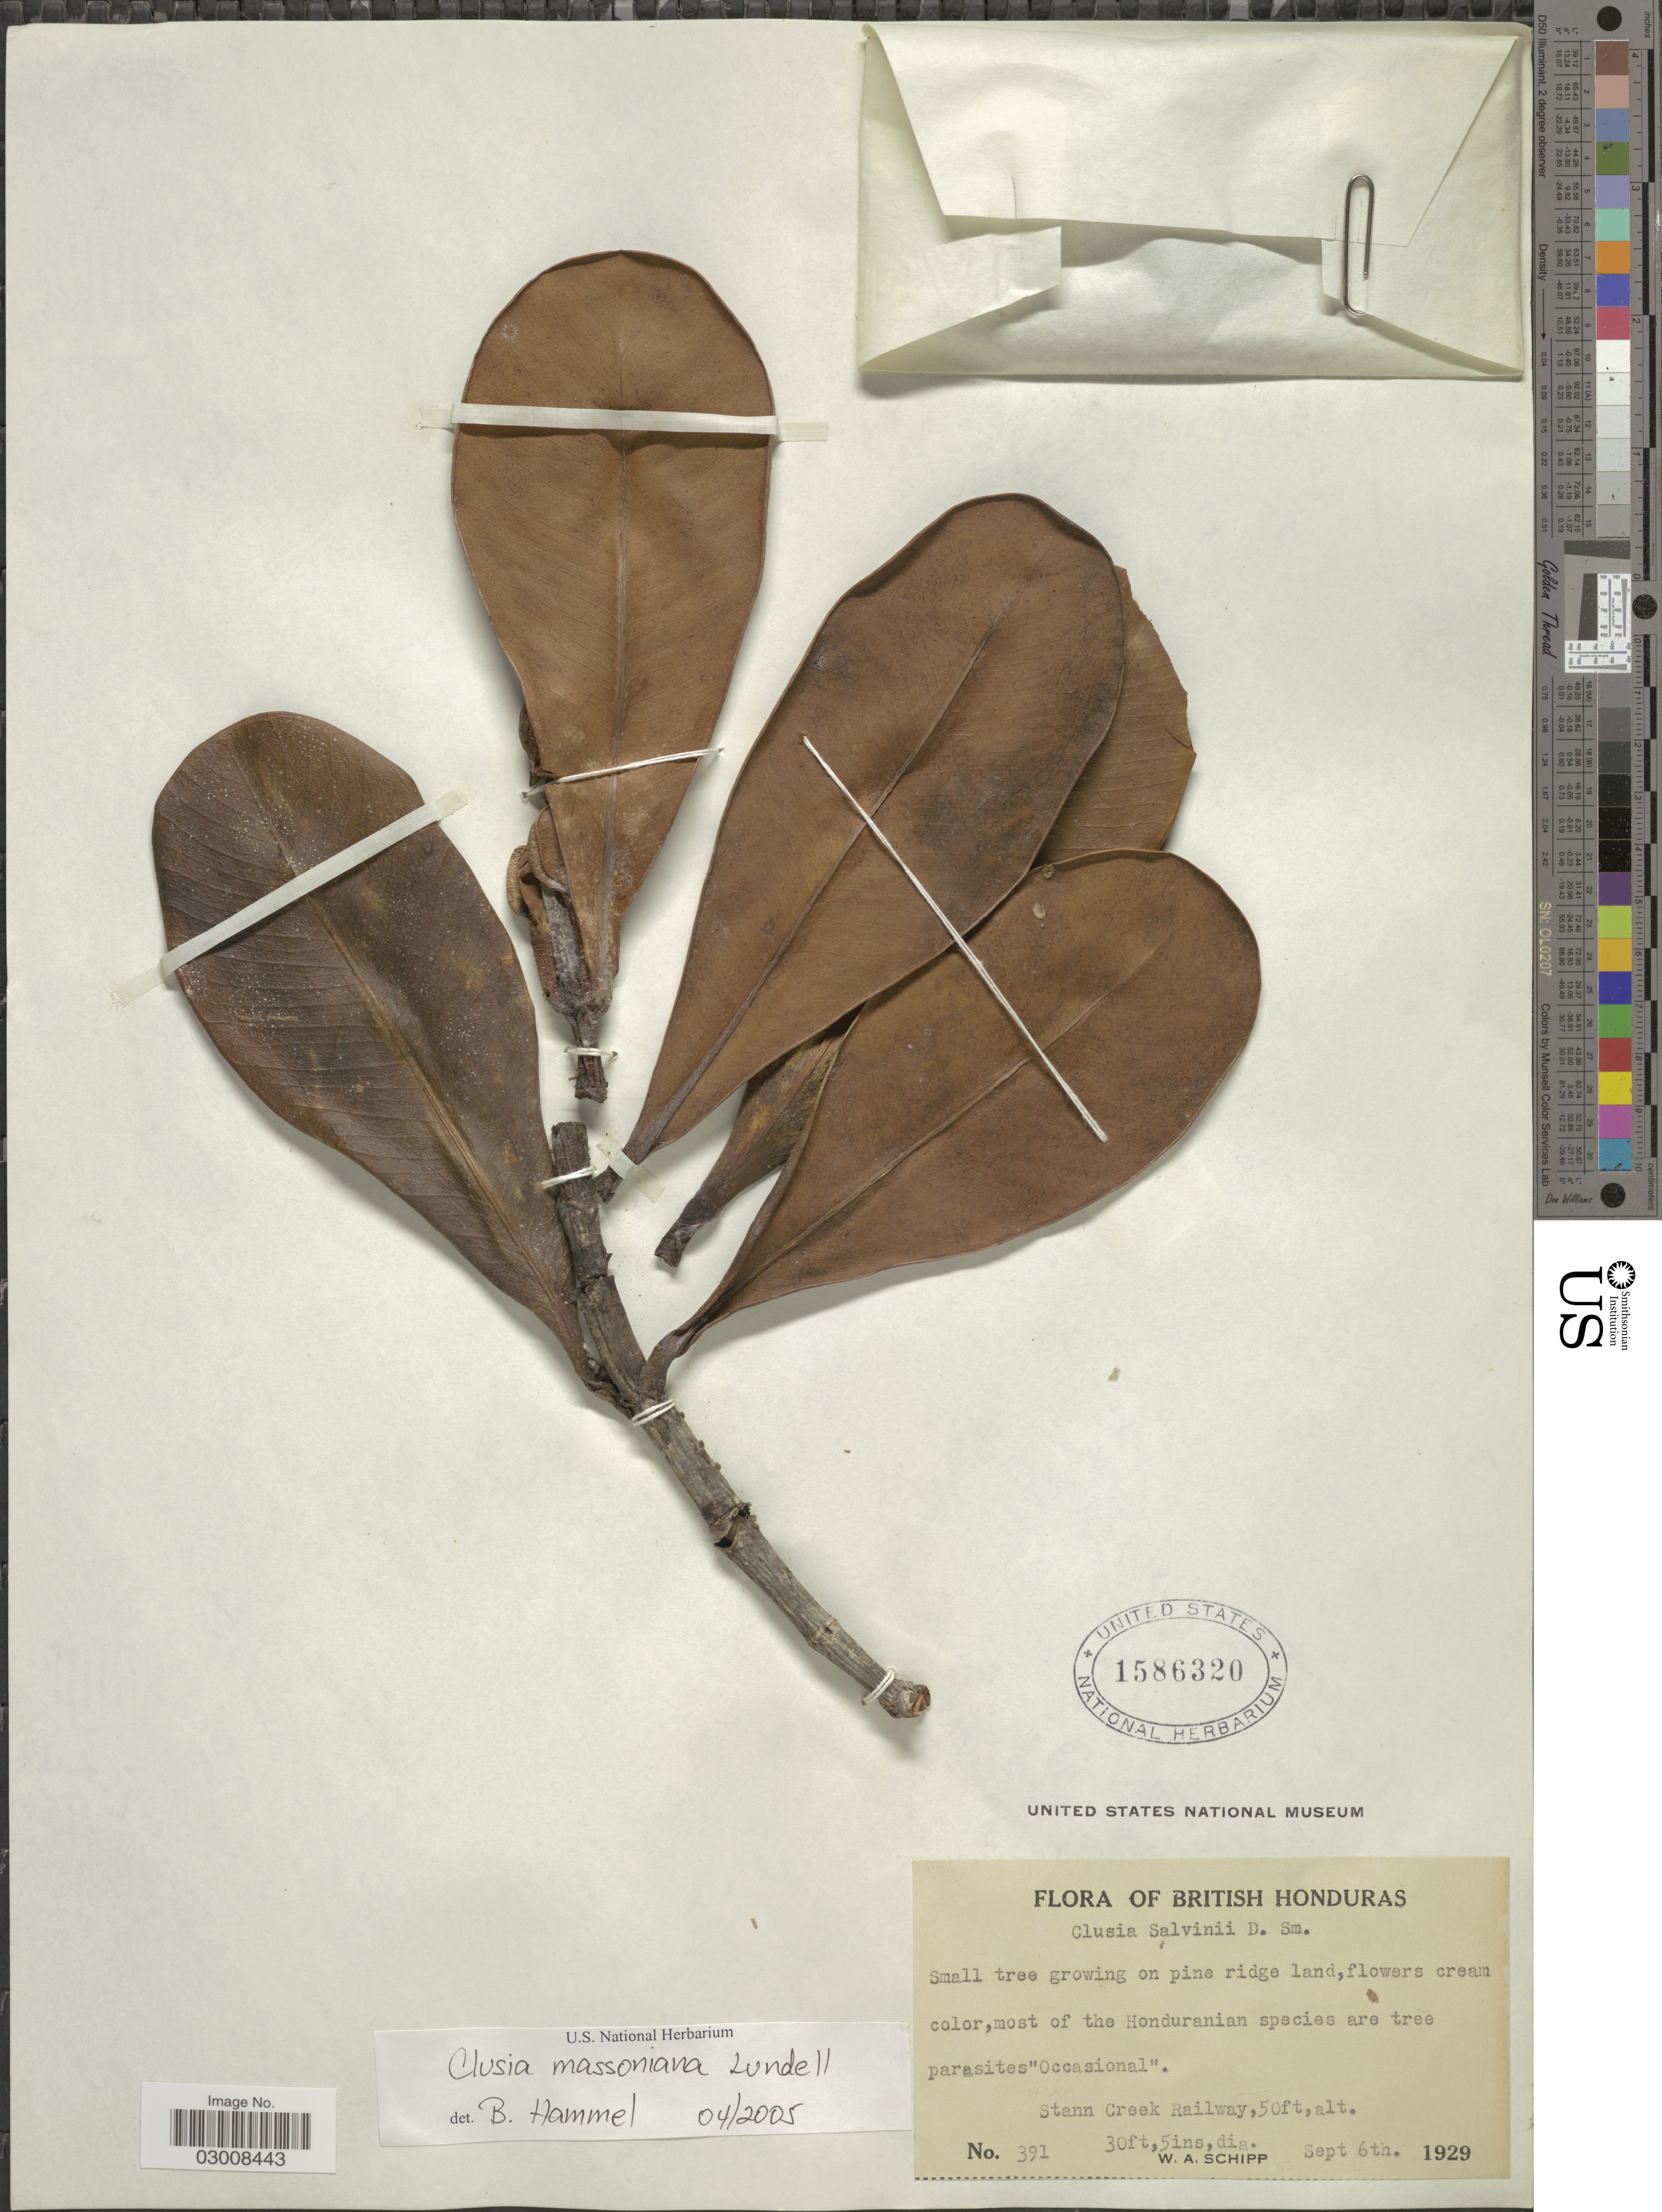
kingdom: Plantae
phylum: Tracheophyta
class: Magnoliopsida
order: Malpighiales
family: Clusiaceae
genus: Clusia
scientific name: Clusia massoniana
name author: Lundell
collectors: W. Schipp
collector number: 391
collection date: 1929-09-06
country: Belize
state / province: Stann Creek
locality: British Honduras, Stann Creek Railway.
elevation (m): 15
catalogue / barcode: US 1586320